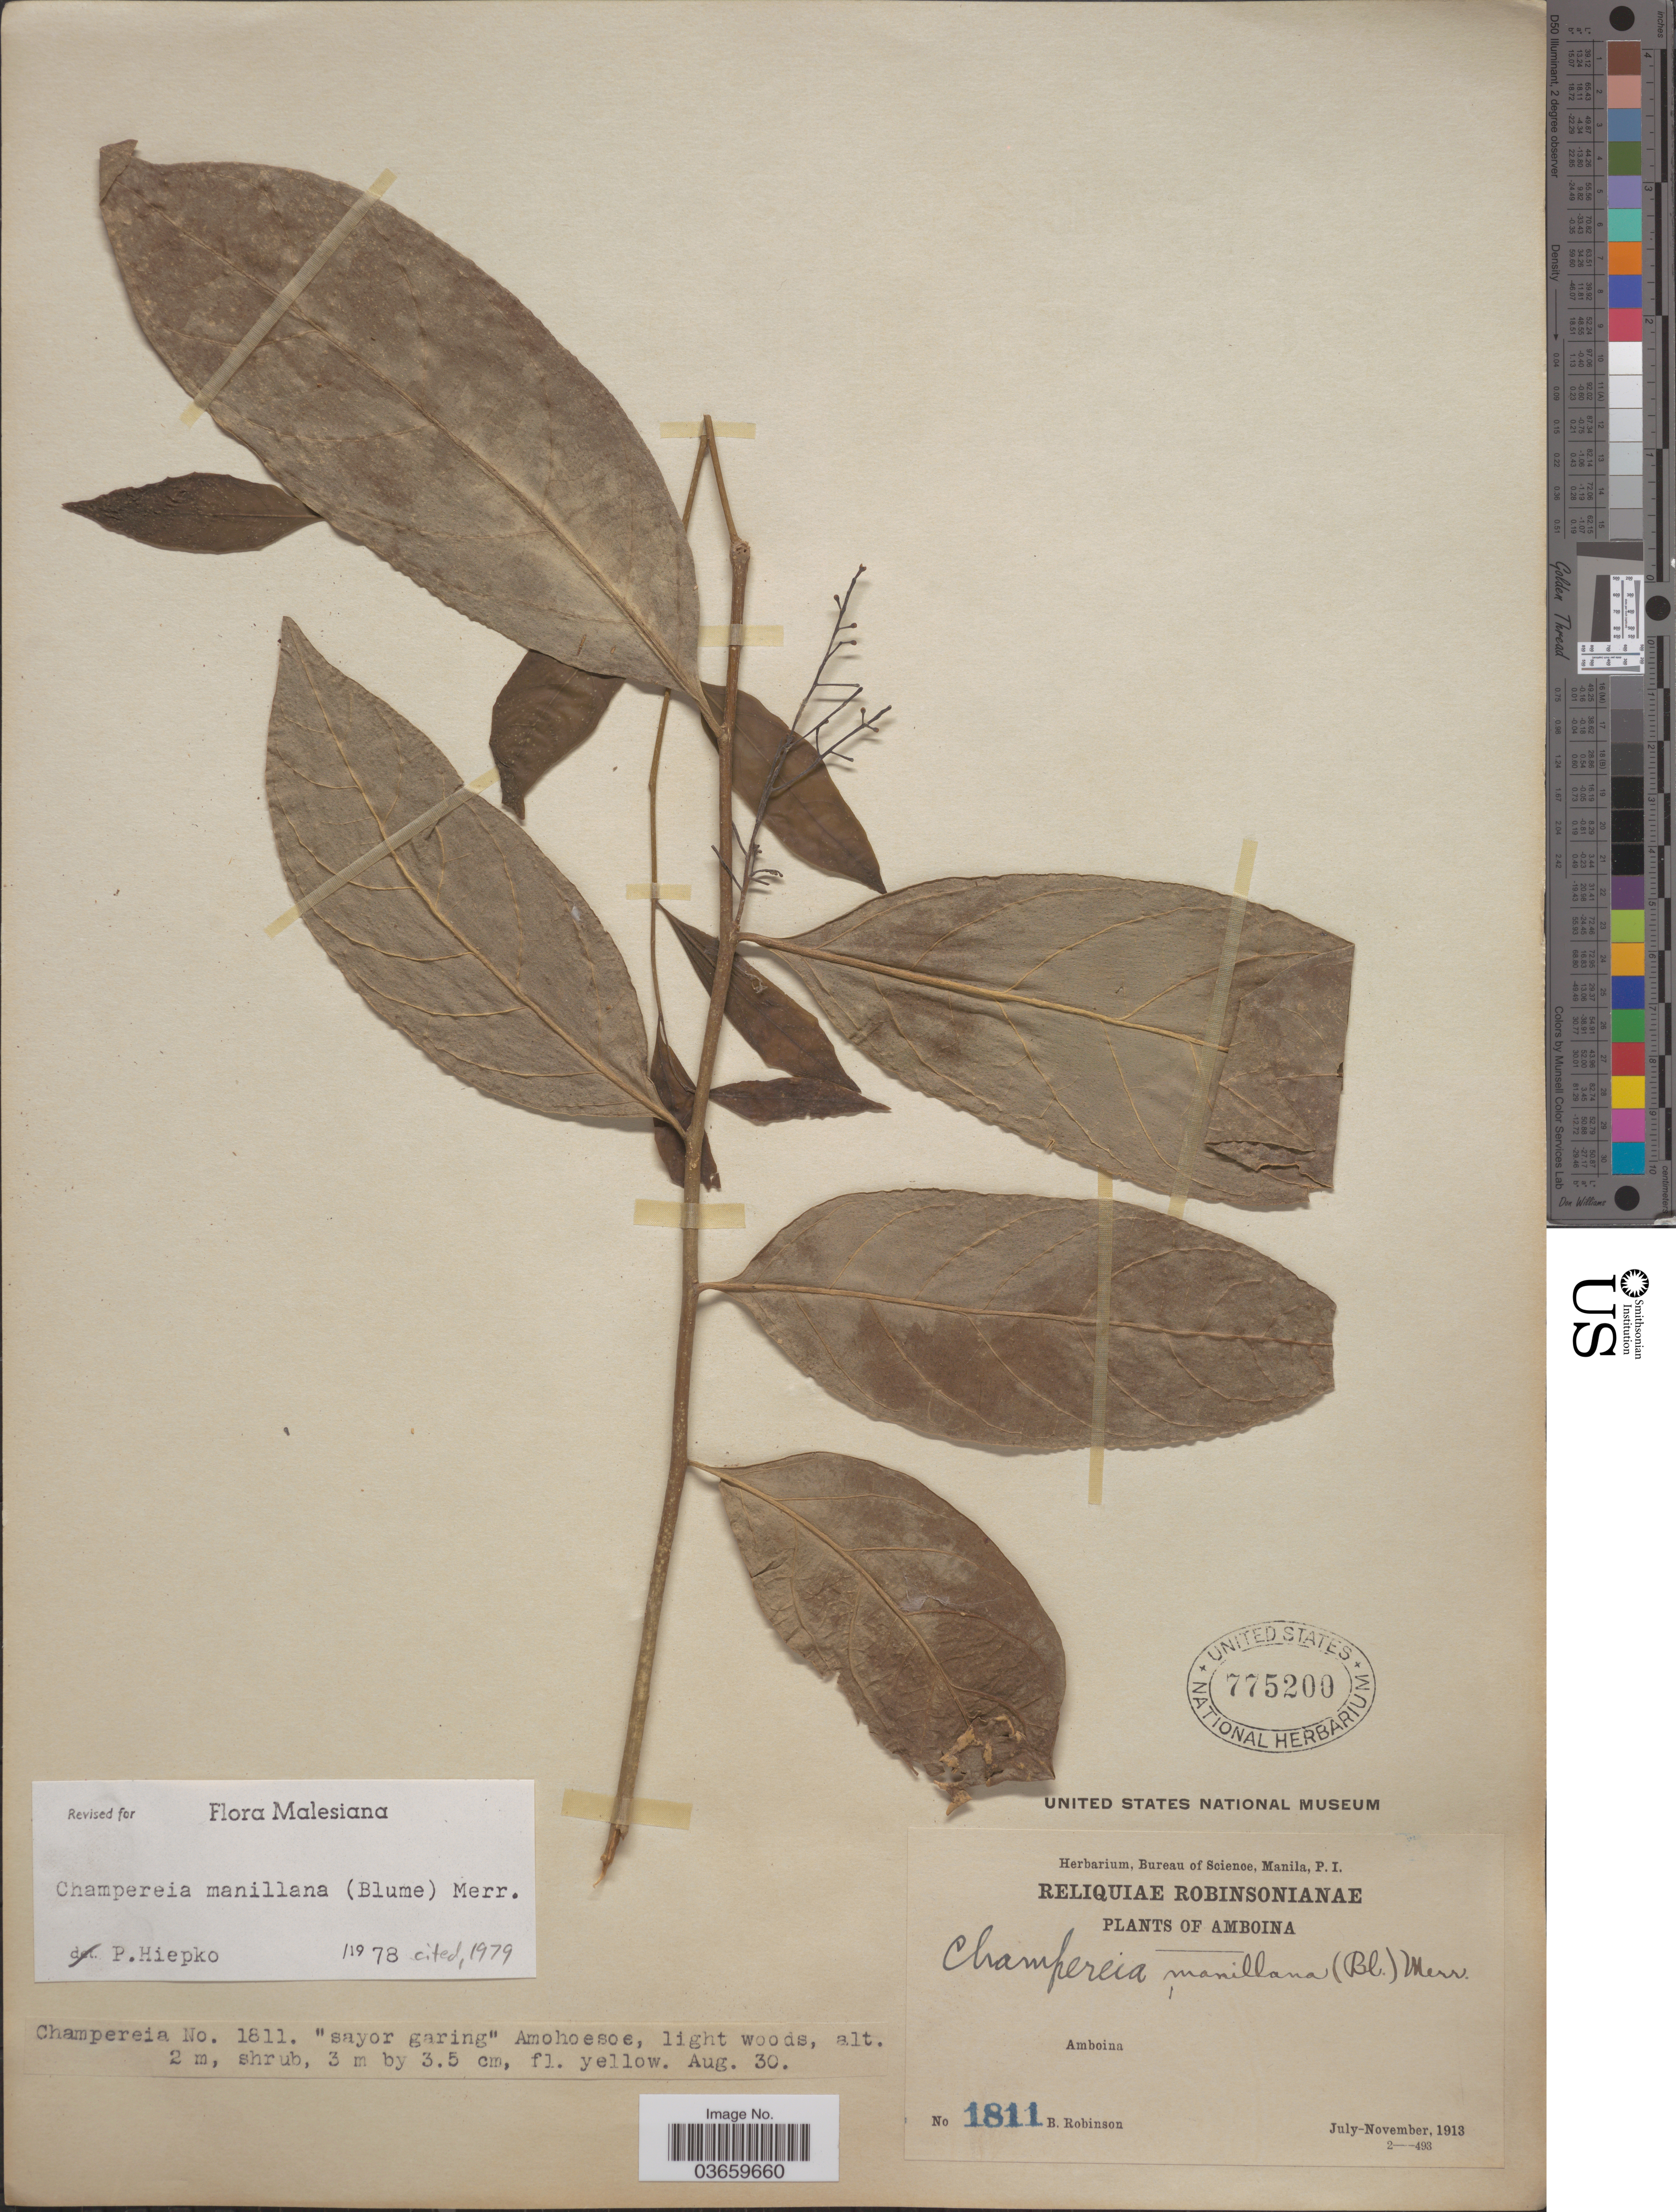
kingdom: Plantae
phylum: Tracheophyta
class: Magnoliopsida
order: Santalales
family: Opiliaceae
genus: Champereia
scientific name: Champereia manillana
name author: (Blume) Merr.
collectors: B. Robinson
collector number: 1811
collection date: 1913-08-30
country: Indonesia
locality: Amboina.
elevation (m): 2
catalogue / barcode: US 775200